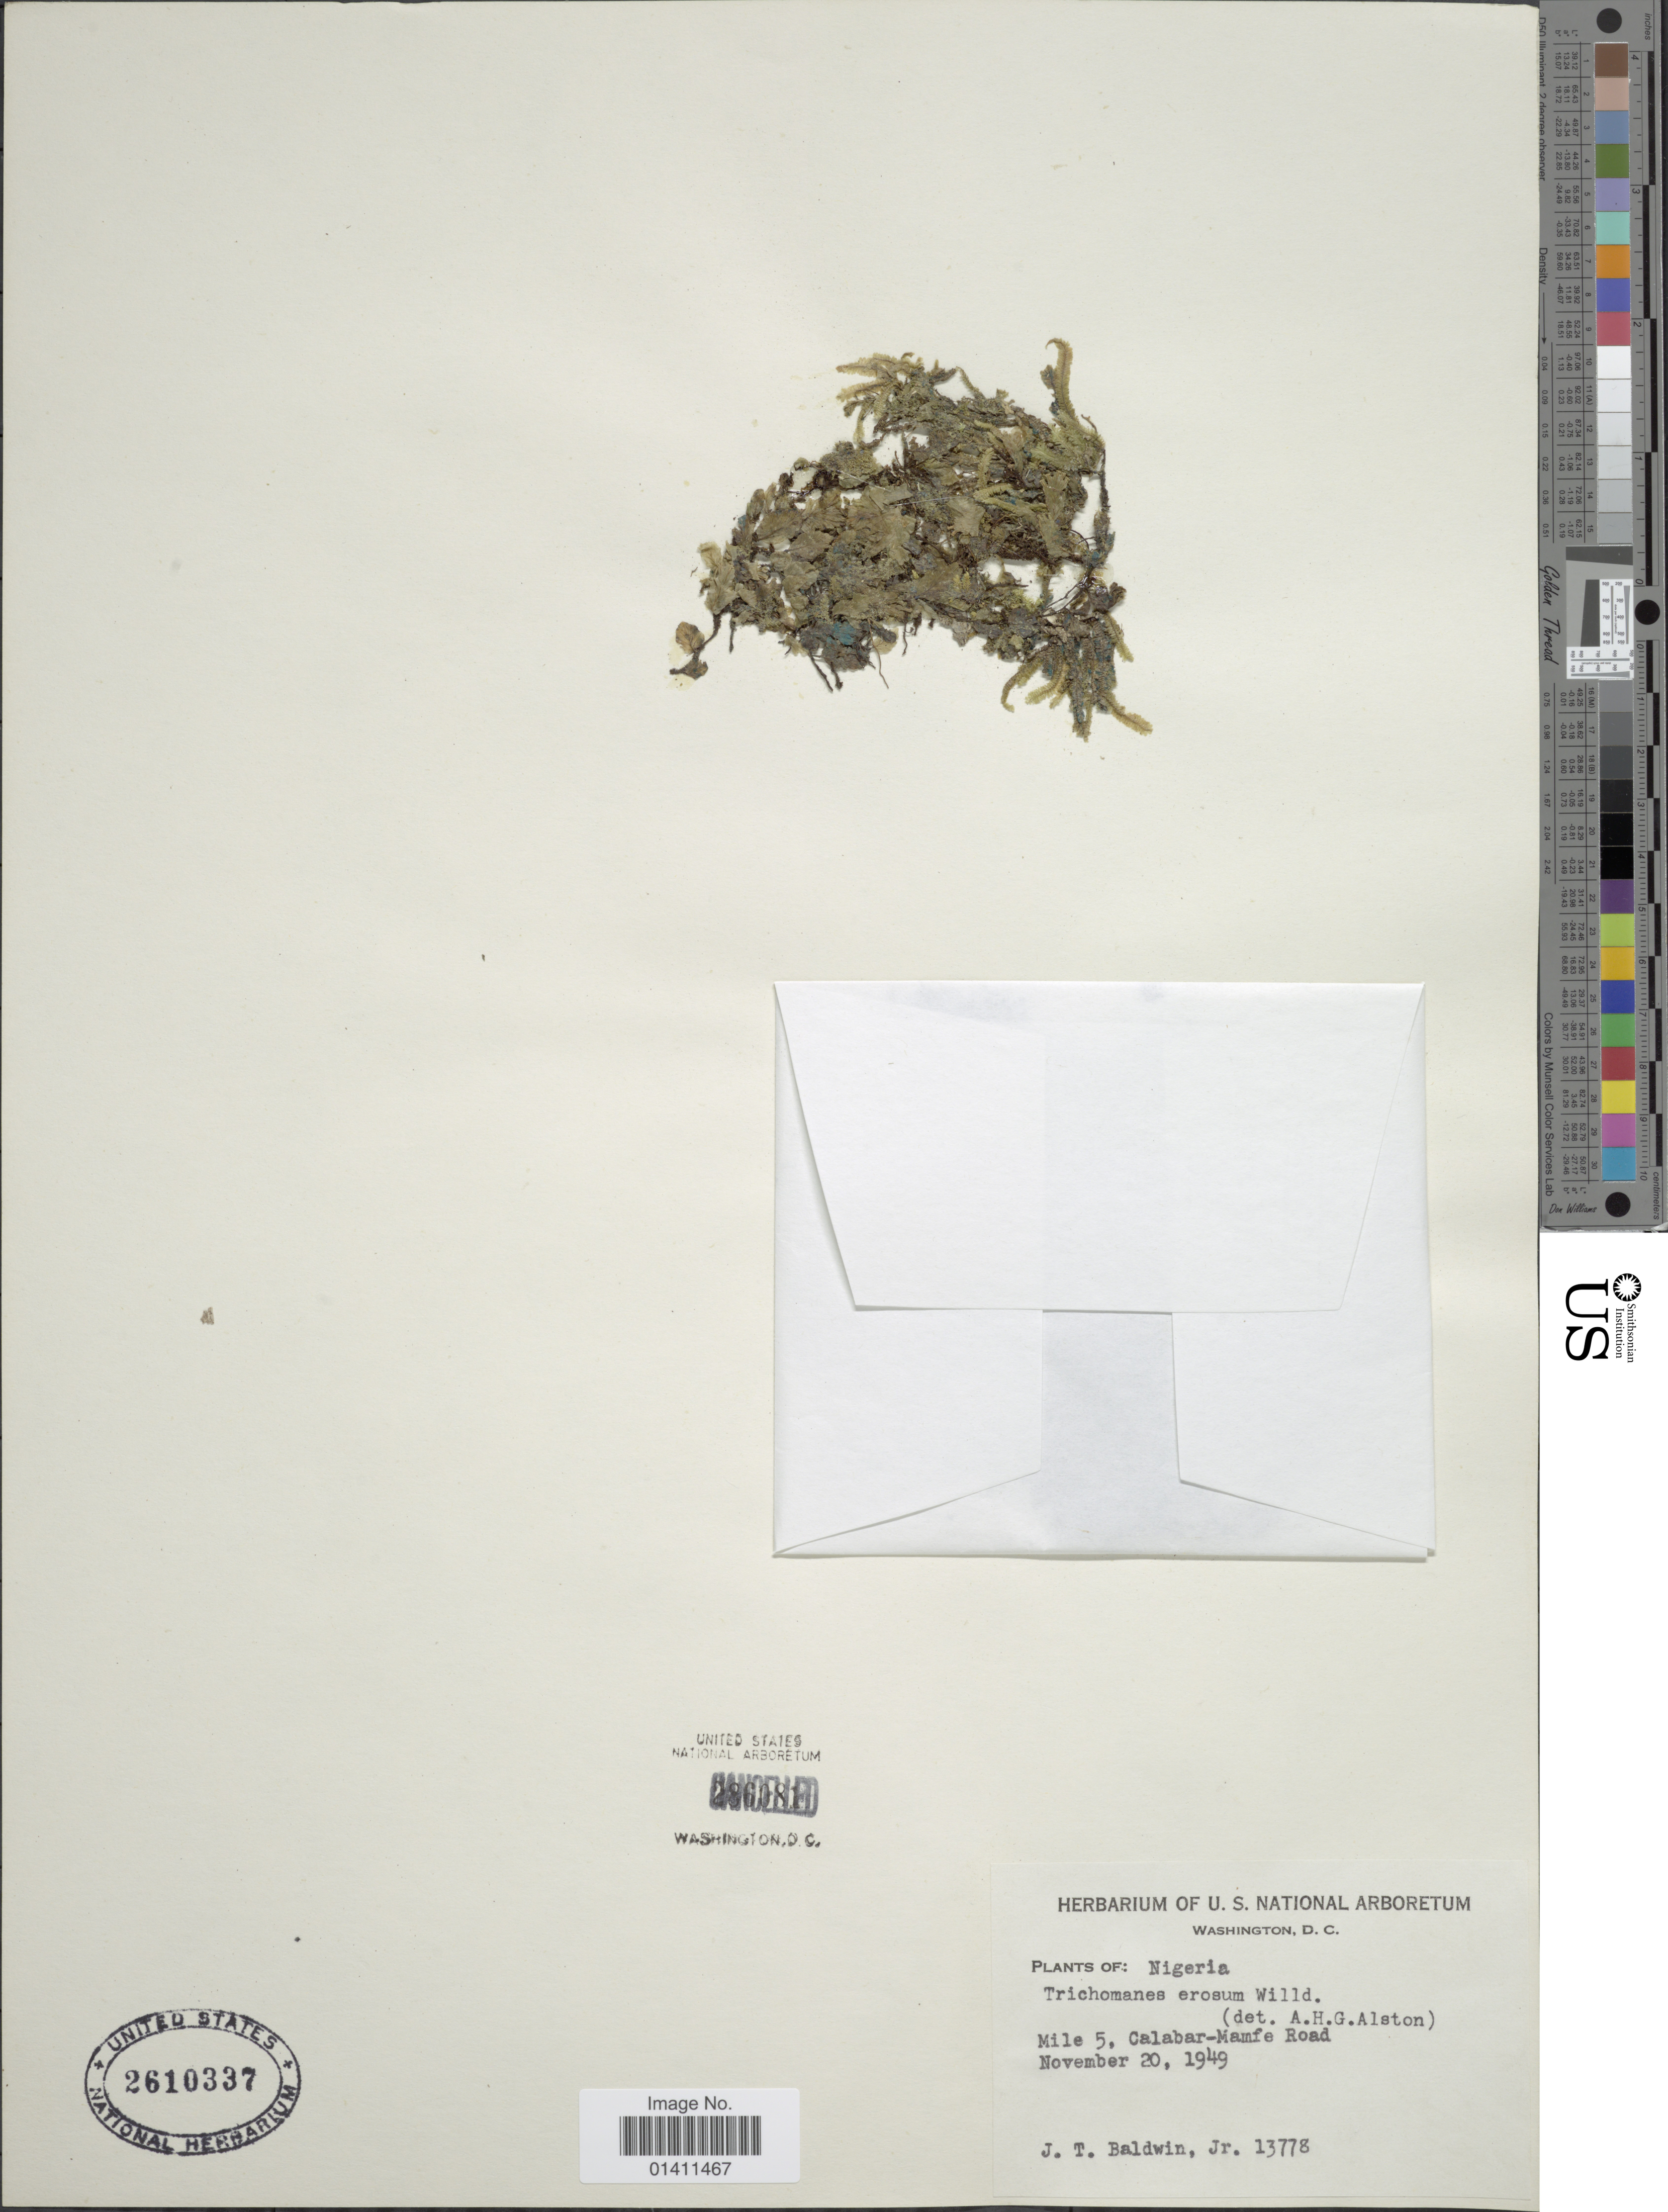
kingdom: Plantae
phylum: Tracheophyta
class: Polypodiopsida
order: Hymenophyllales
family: Hymenophyllaceae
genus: Didymoglossum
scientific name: Didymoglossum erosum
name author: (Willd.) J.P. Roux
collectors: J. T. Baldwin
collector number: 13778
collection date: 1949-11-20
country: Nigeria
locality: Mile 5, Calabar-Mamfe Road.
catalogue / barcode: US 2610337